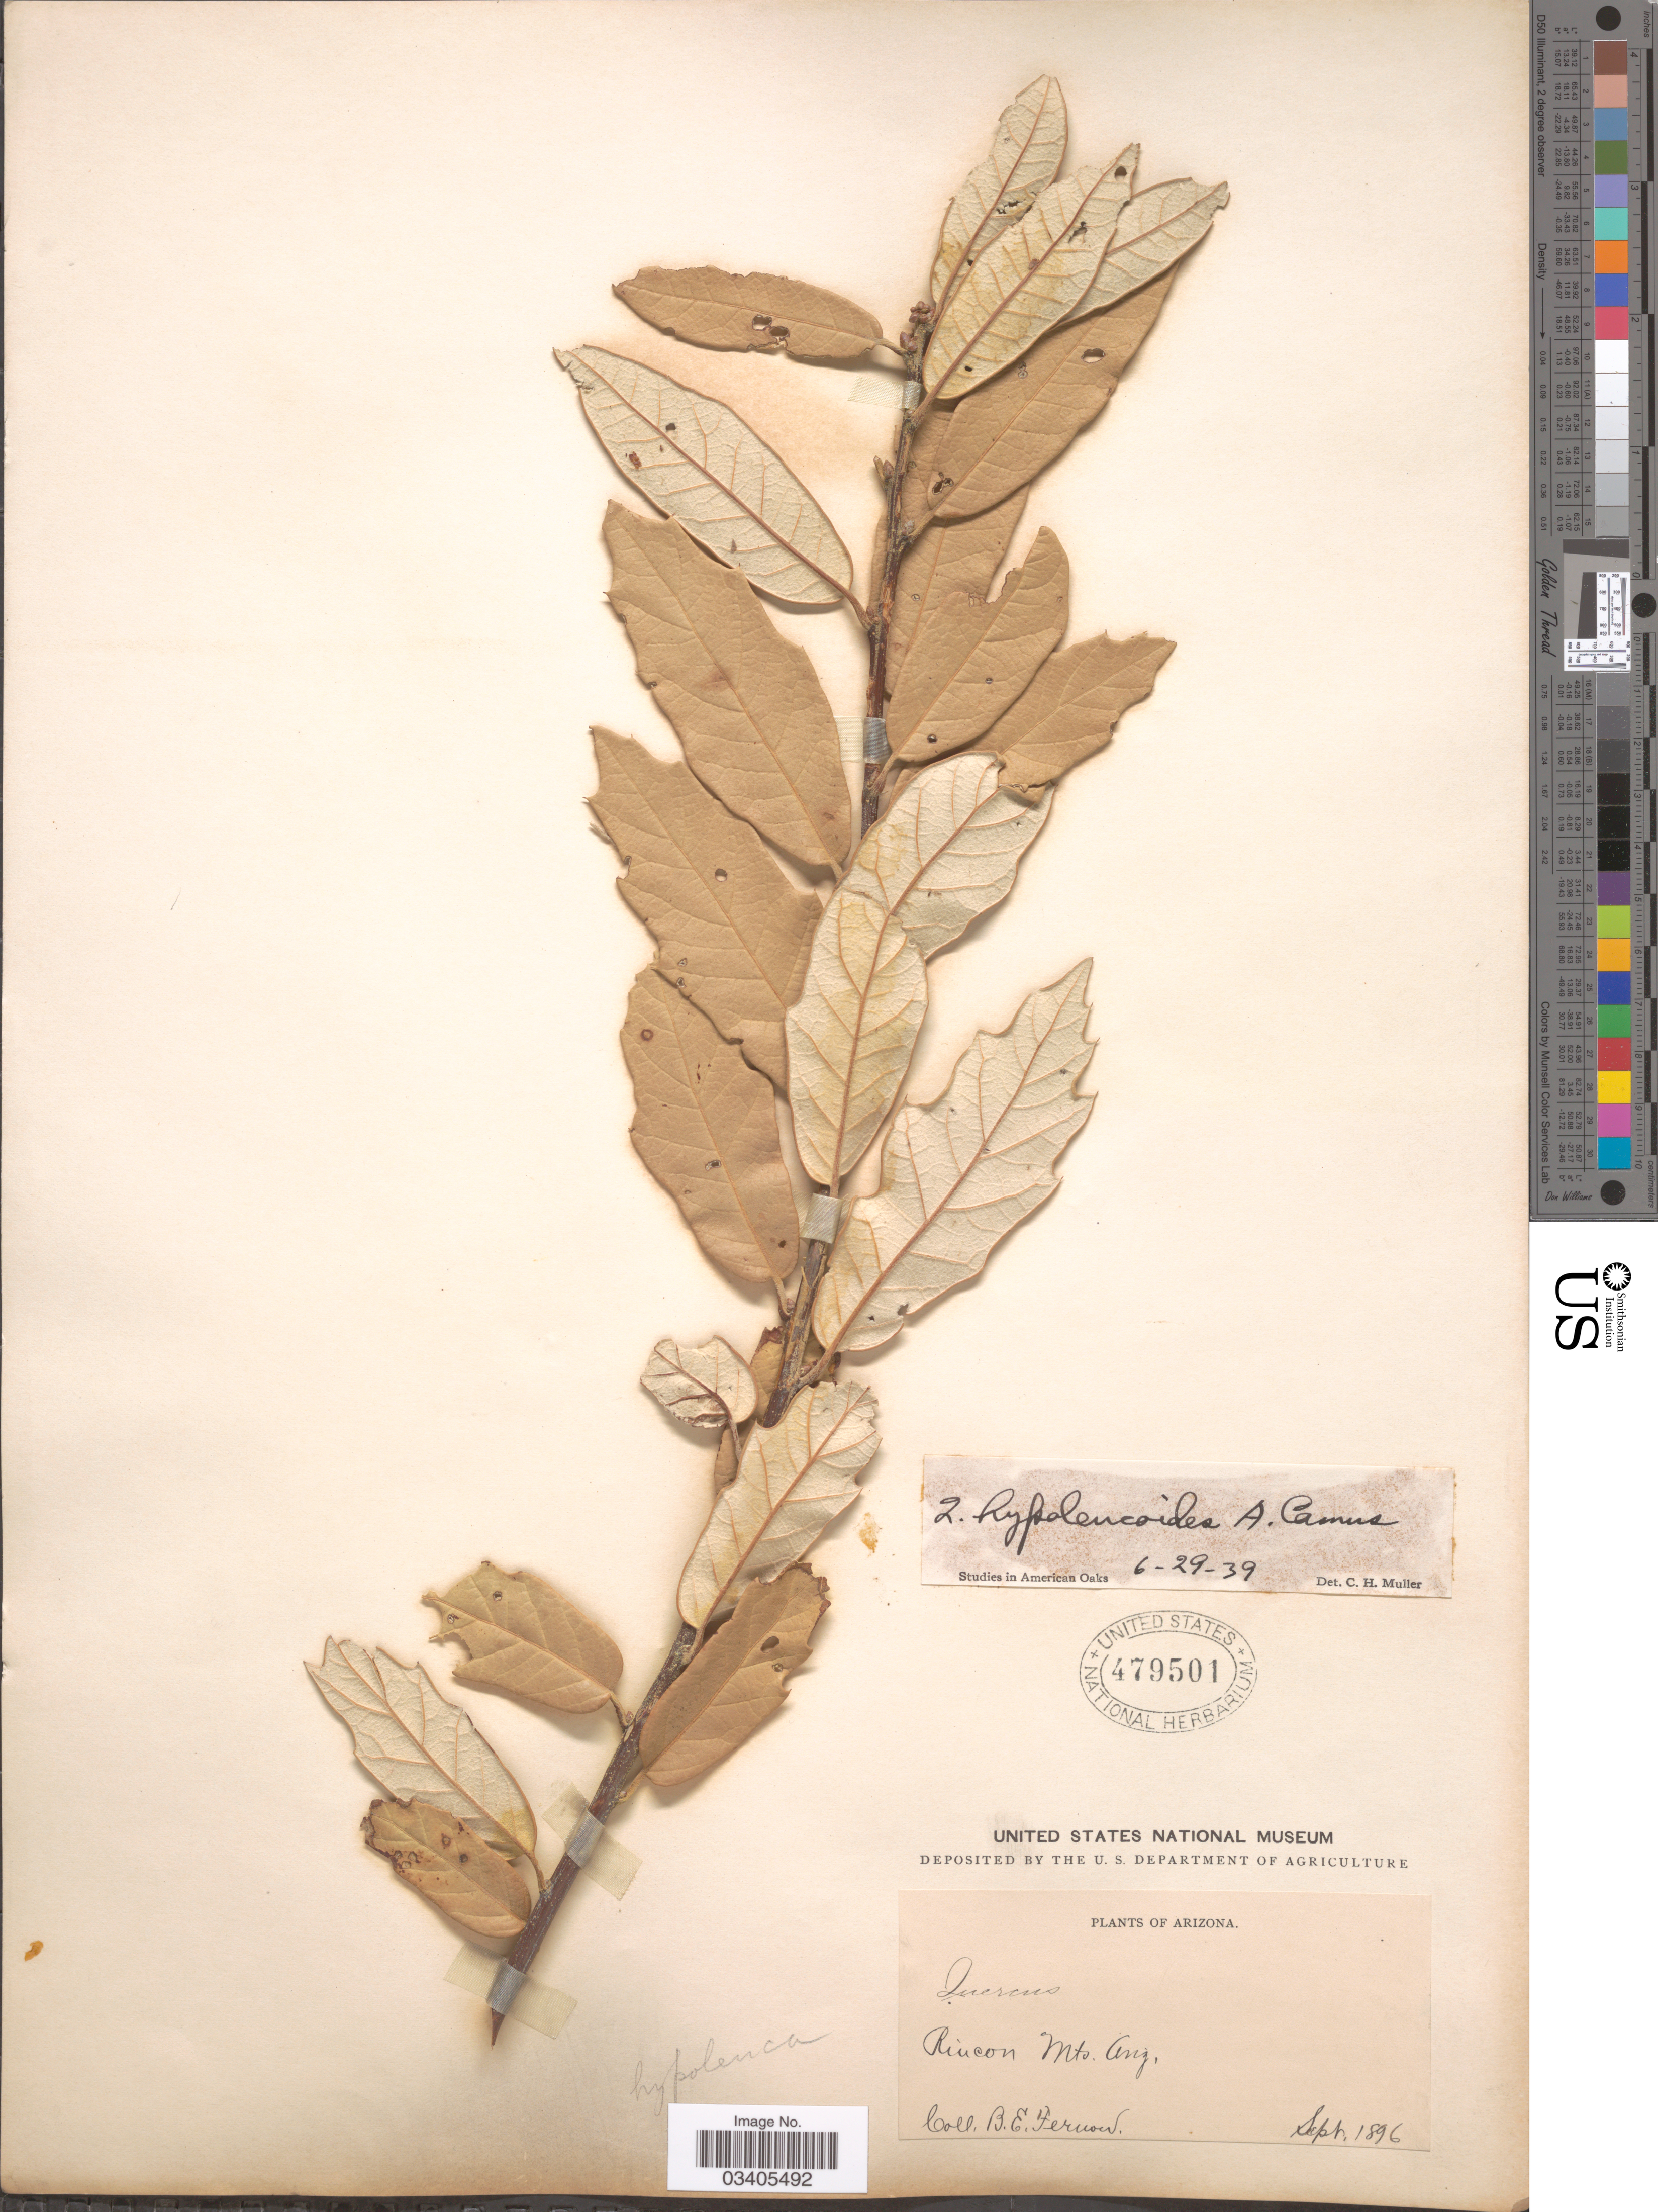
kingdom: Plantae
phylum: Tracheophyta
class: Magnoliopsida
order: Fagales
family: Fagaceae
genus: Quercus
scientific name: Quercus hypoleucoides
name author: A. Camus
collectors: B. Fernow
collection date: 1896-09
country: United States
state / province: Arizona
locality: Rincon Mts.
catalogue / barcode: US 479501